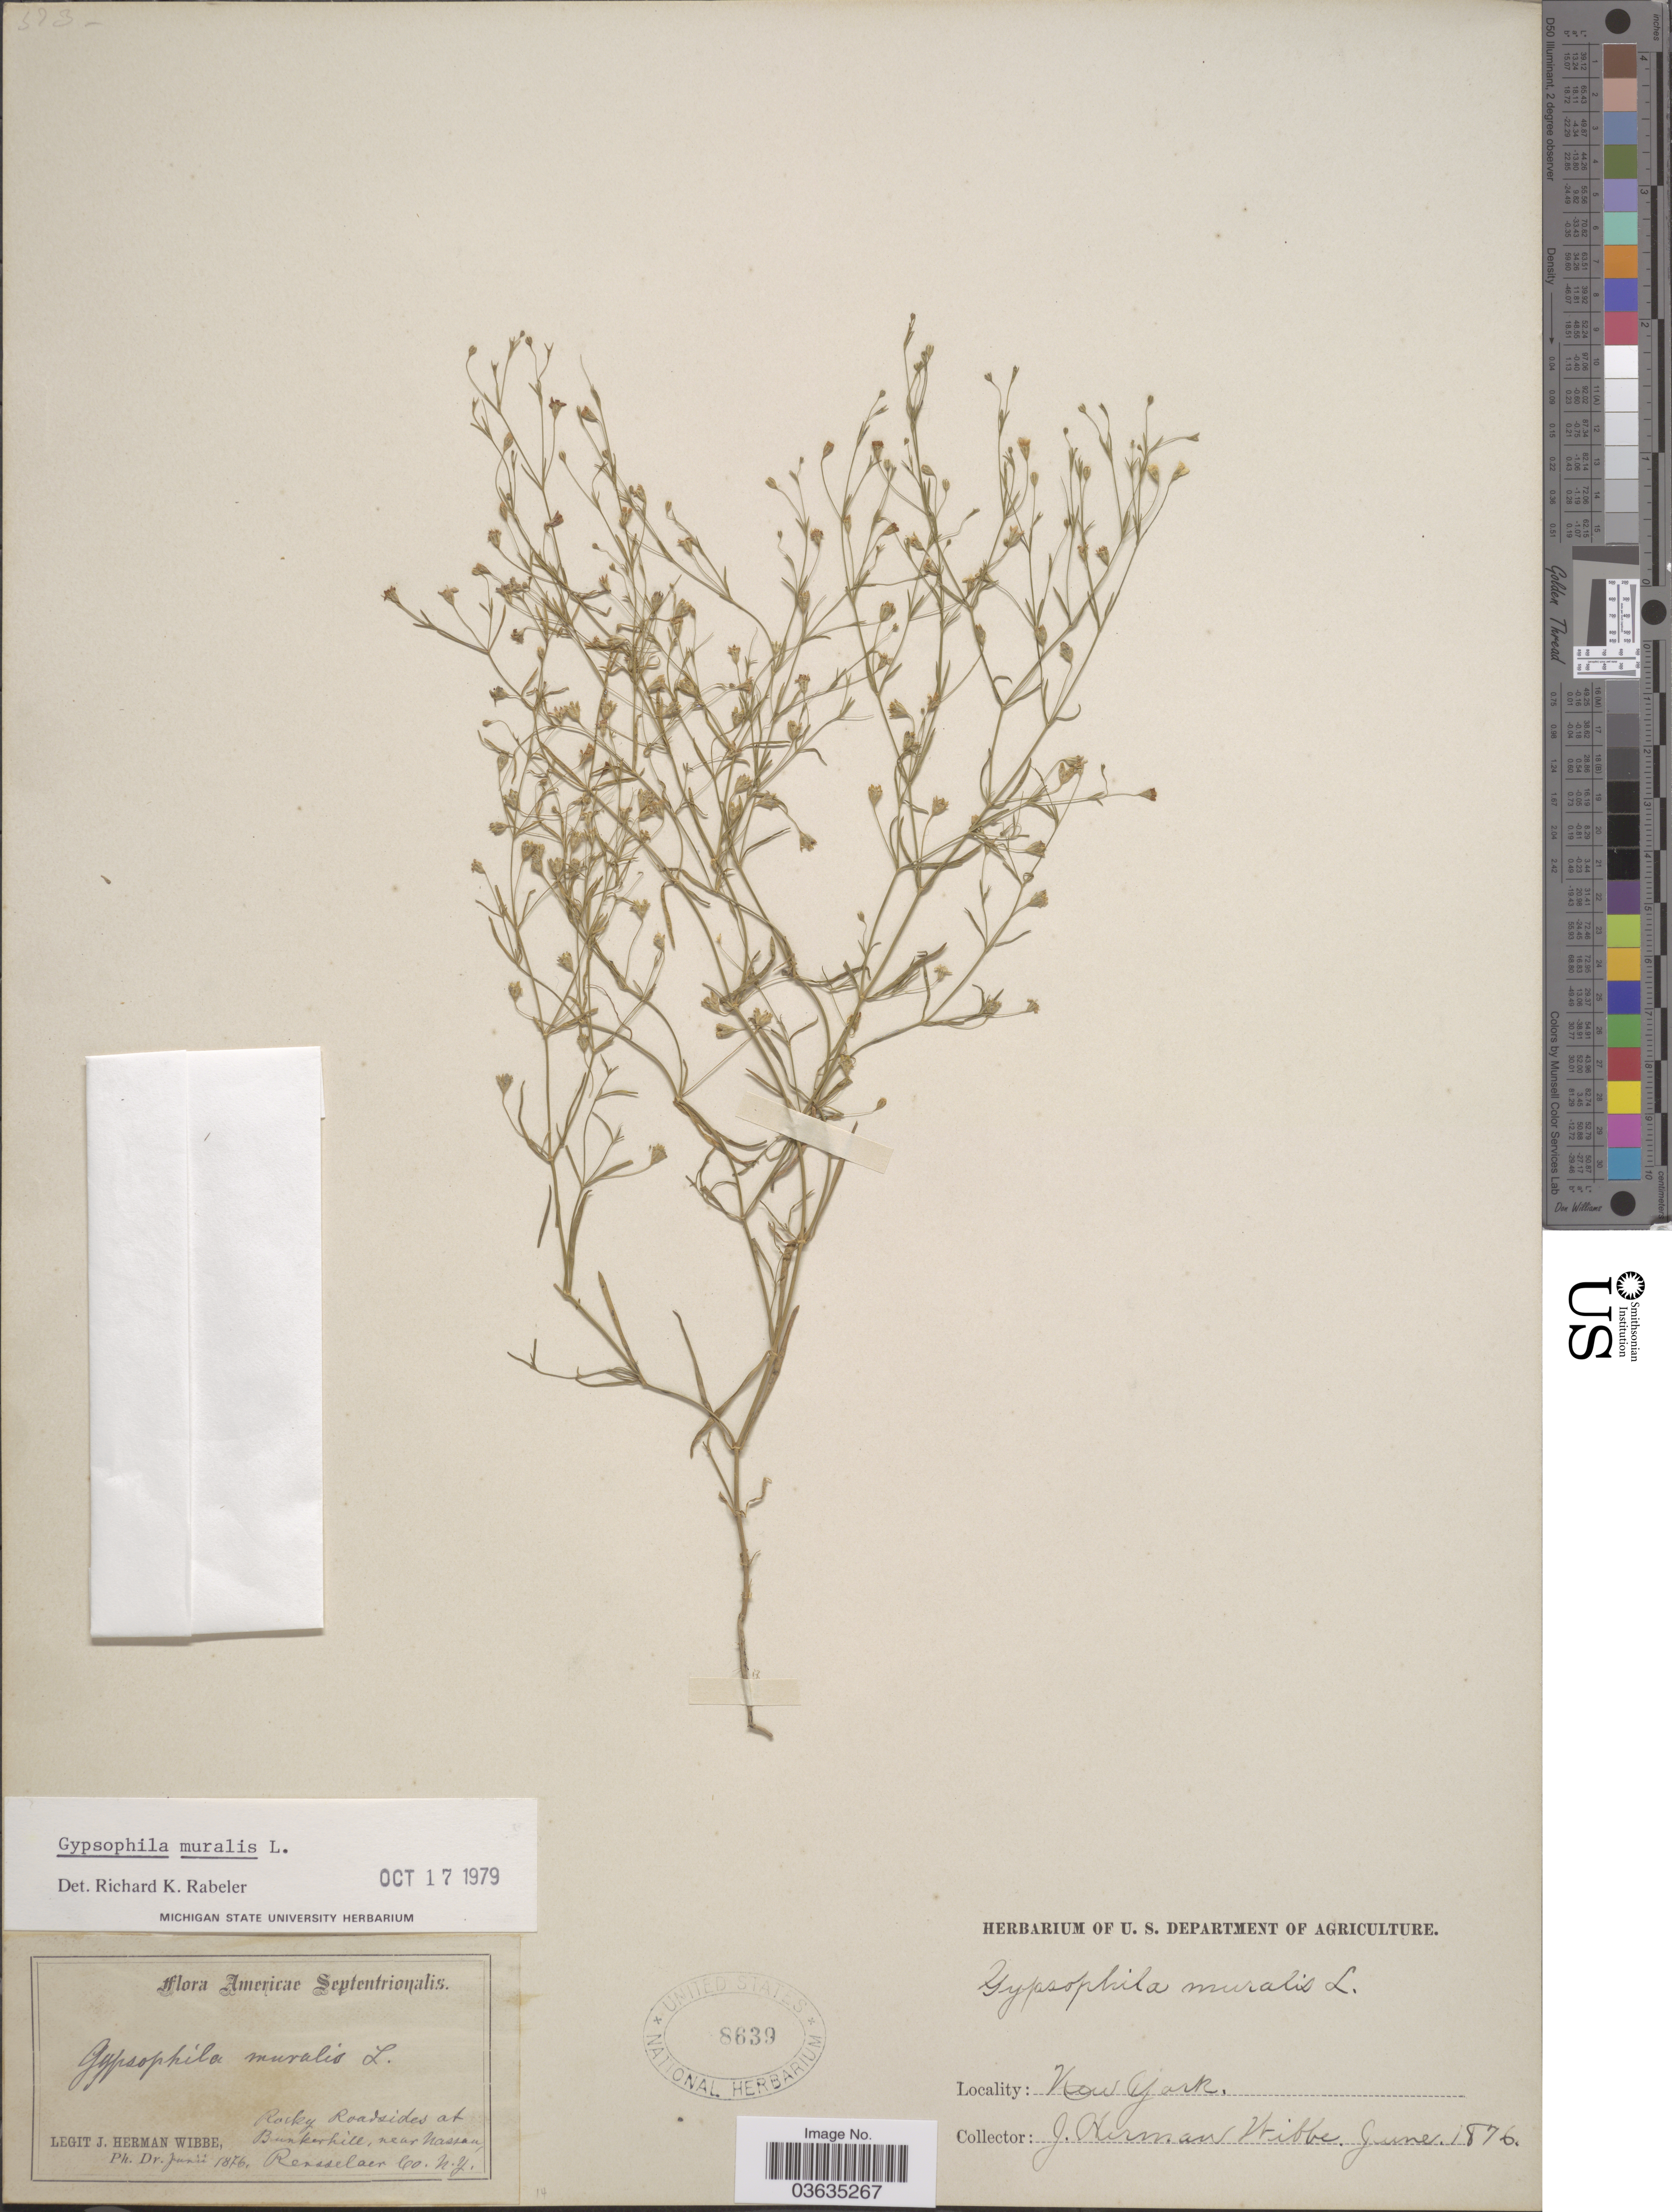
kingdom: Plantae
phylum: Tracheophyta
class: Magnoliopsida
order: Caryophyllales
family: Caryophyllaceae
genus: Psammophiliella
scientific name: Psammophiliella muralis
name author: (L.) Ikonn.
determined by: U.S. National Herbarium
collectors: J. Wibbe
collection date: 1876-06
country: United States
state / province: New York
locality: Americae Septentrionalis. Rocky Roadsides at Bunkerhill, near Nassau, Rensselaer Co.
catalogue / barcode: US 8639